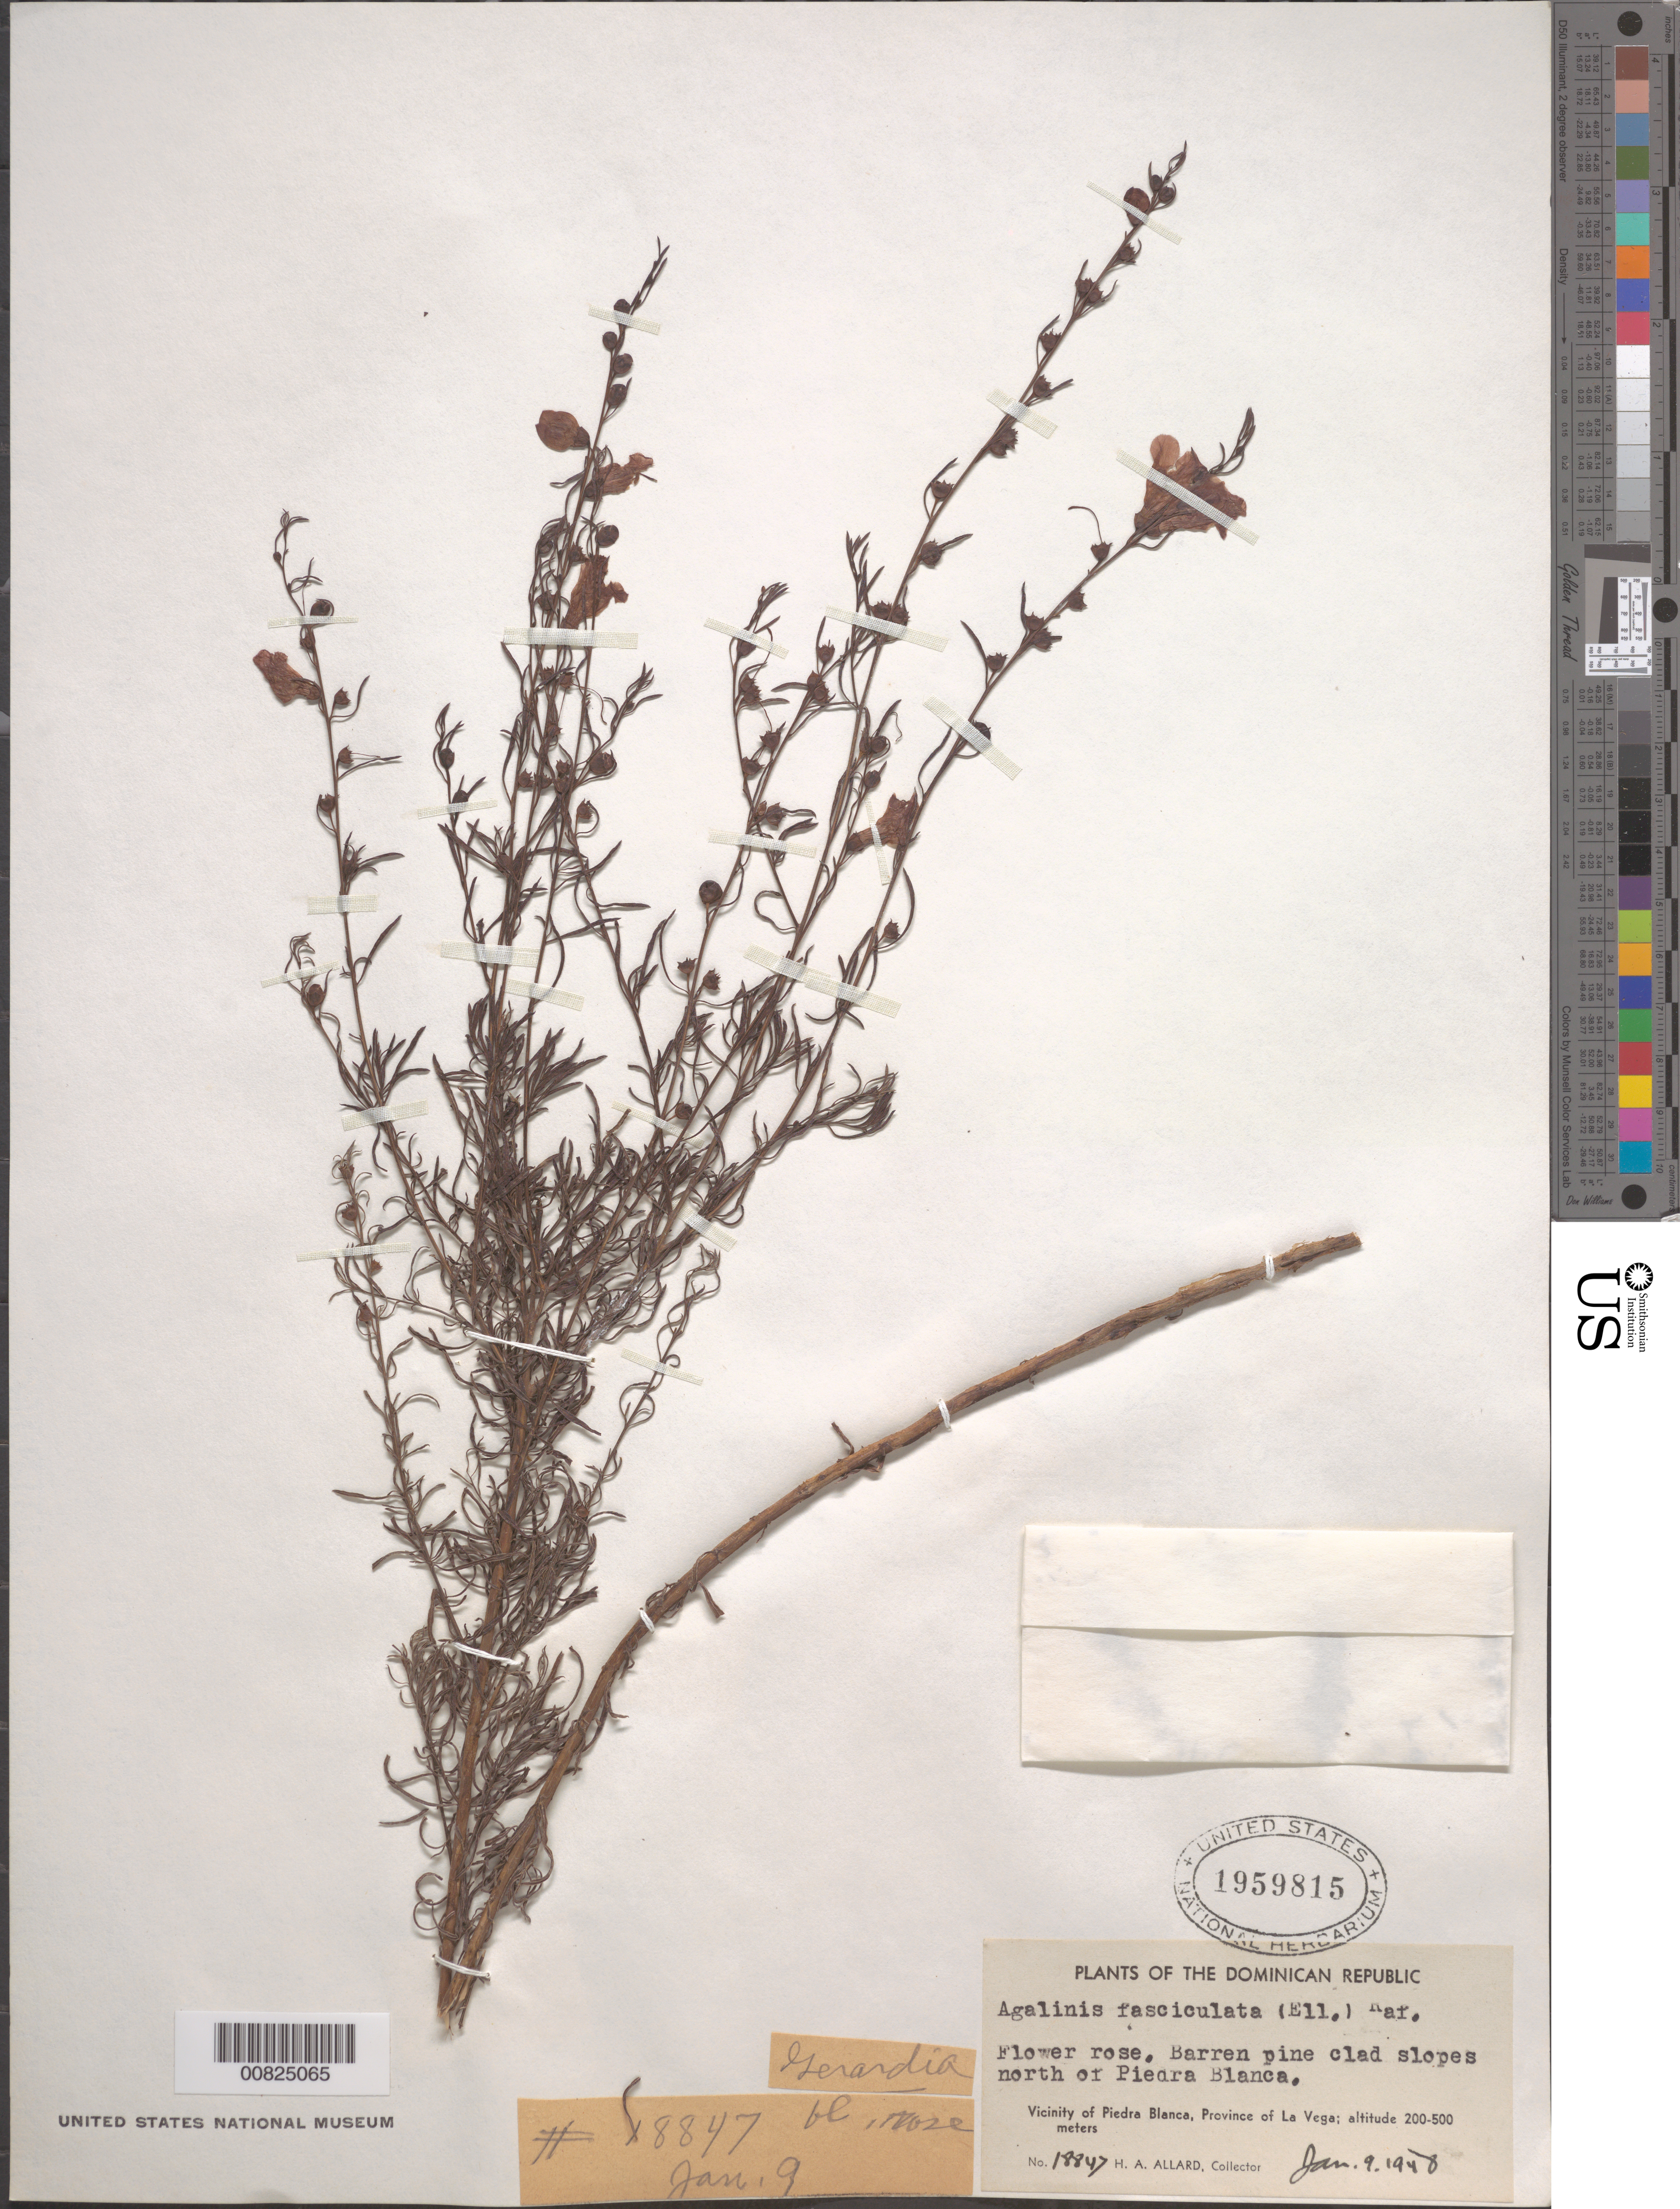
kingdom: Plantae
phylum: Tracheophyta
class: Magnoliopsida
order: Lamiales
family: Orobanchaceae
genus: Agalinis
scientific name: Agalinis fasciculata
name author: (Elliott) Raf.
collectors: H. A. Allard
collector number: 18847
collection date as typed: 09 Jan 1948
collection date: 1948-01-09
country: Dominican Republic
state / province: La Vega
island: Hispaniola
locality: Vicinity of Piedra Blanca, N of city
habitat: Barren pine clad slopes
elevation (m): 200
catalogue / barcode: US 1959815